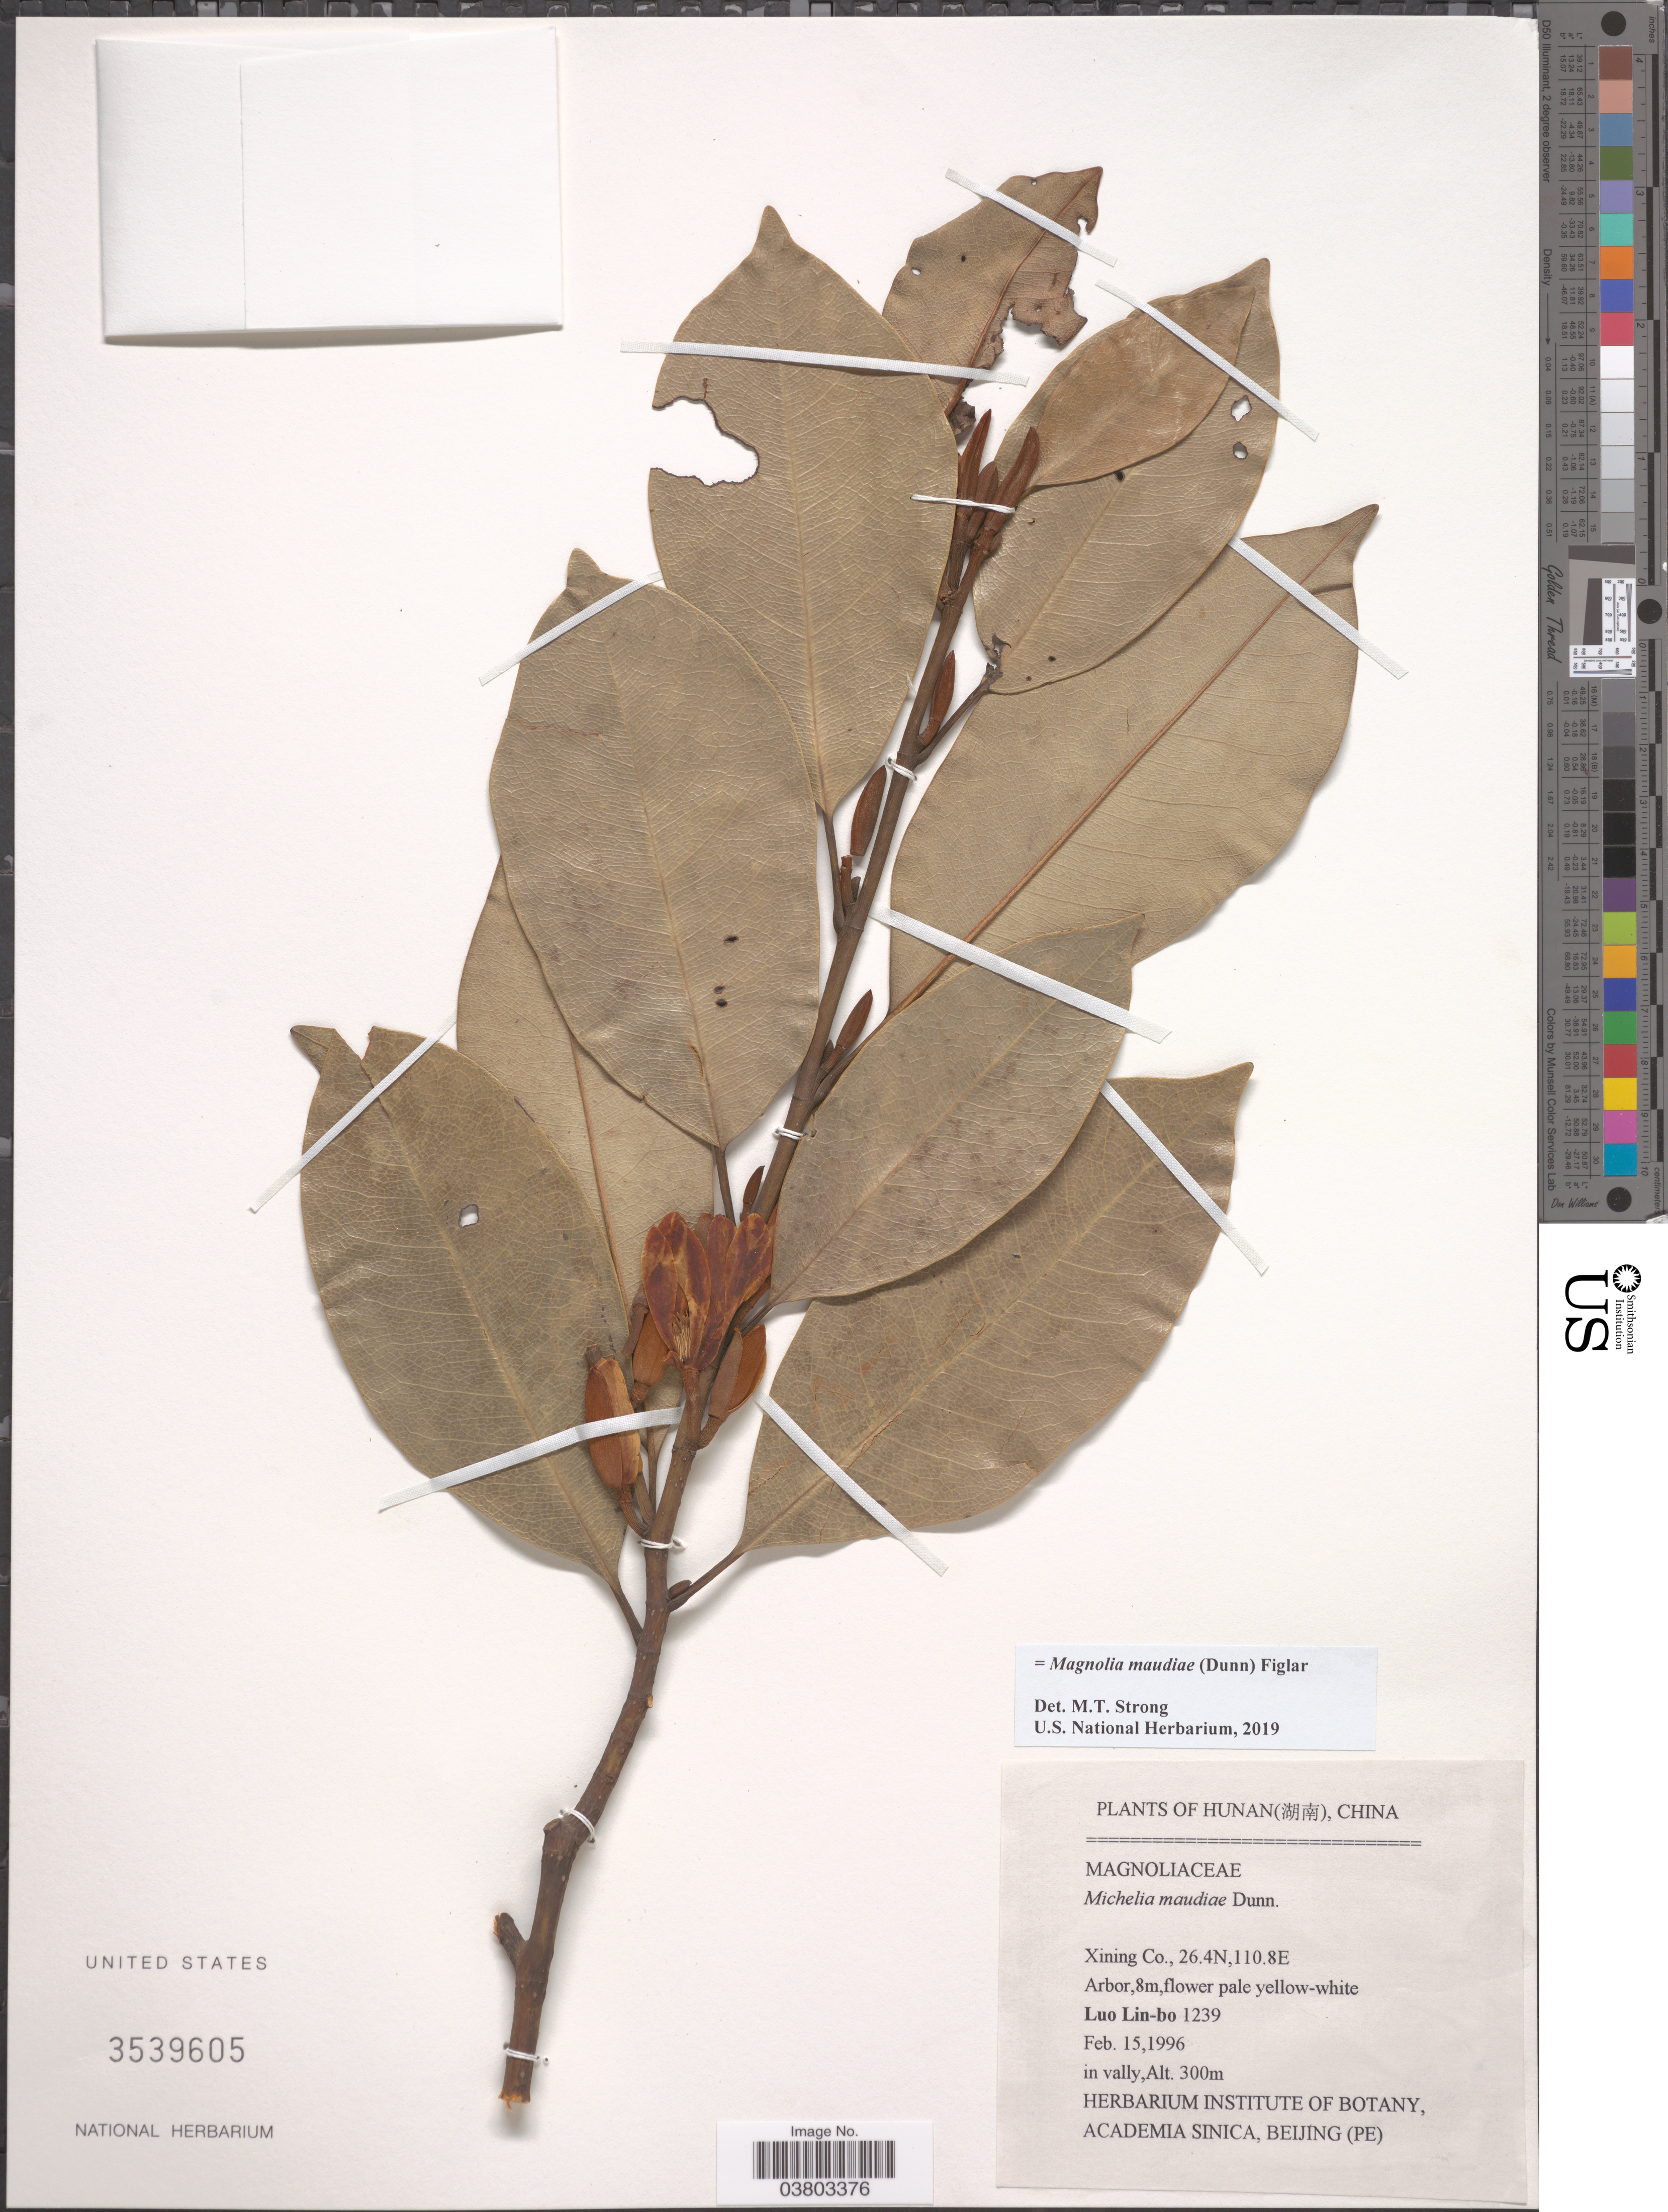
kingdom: Plantae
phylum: Tracheophyta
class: Magnoliopsida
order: Magnoliales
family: Magnoliaceae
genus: Magnolia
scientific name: Magnolia maudiae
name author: (Dunn) Figlar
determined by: Strong, Mark T., (BOT), Smithsonian Institution - National Museum of Natural History (UNITED STATES)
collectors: L. Lin-bo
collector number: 1239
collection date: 1996-02-15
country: China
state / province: Hunan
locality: Xining Co.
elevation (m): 300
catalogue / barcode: US 3539605